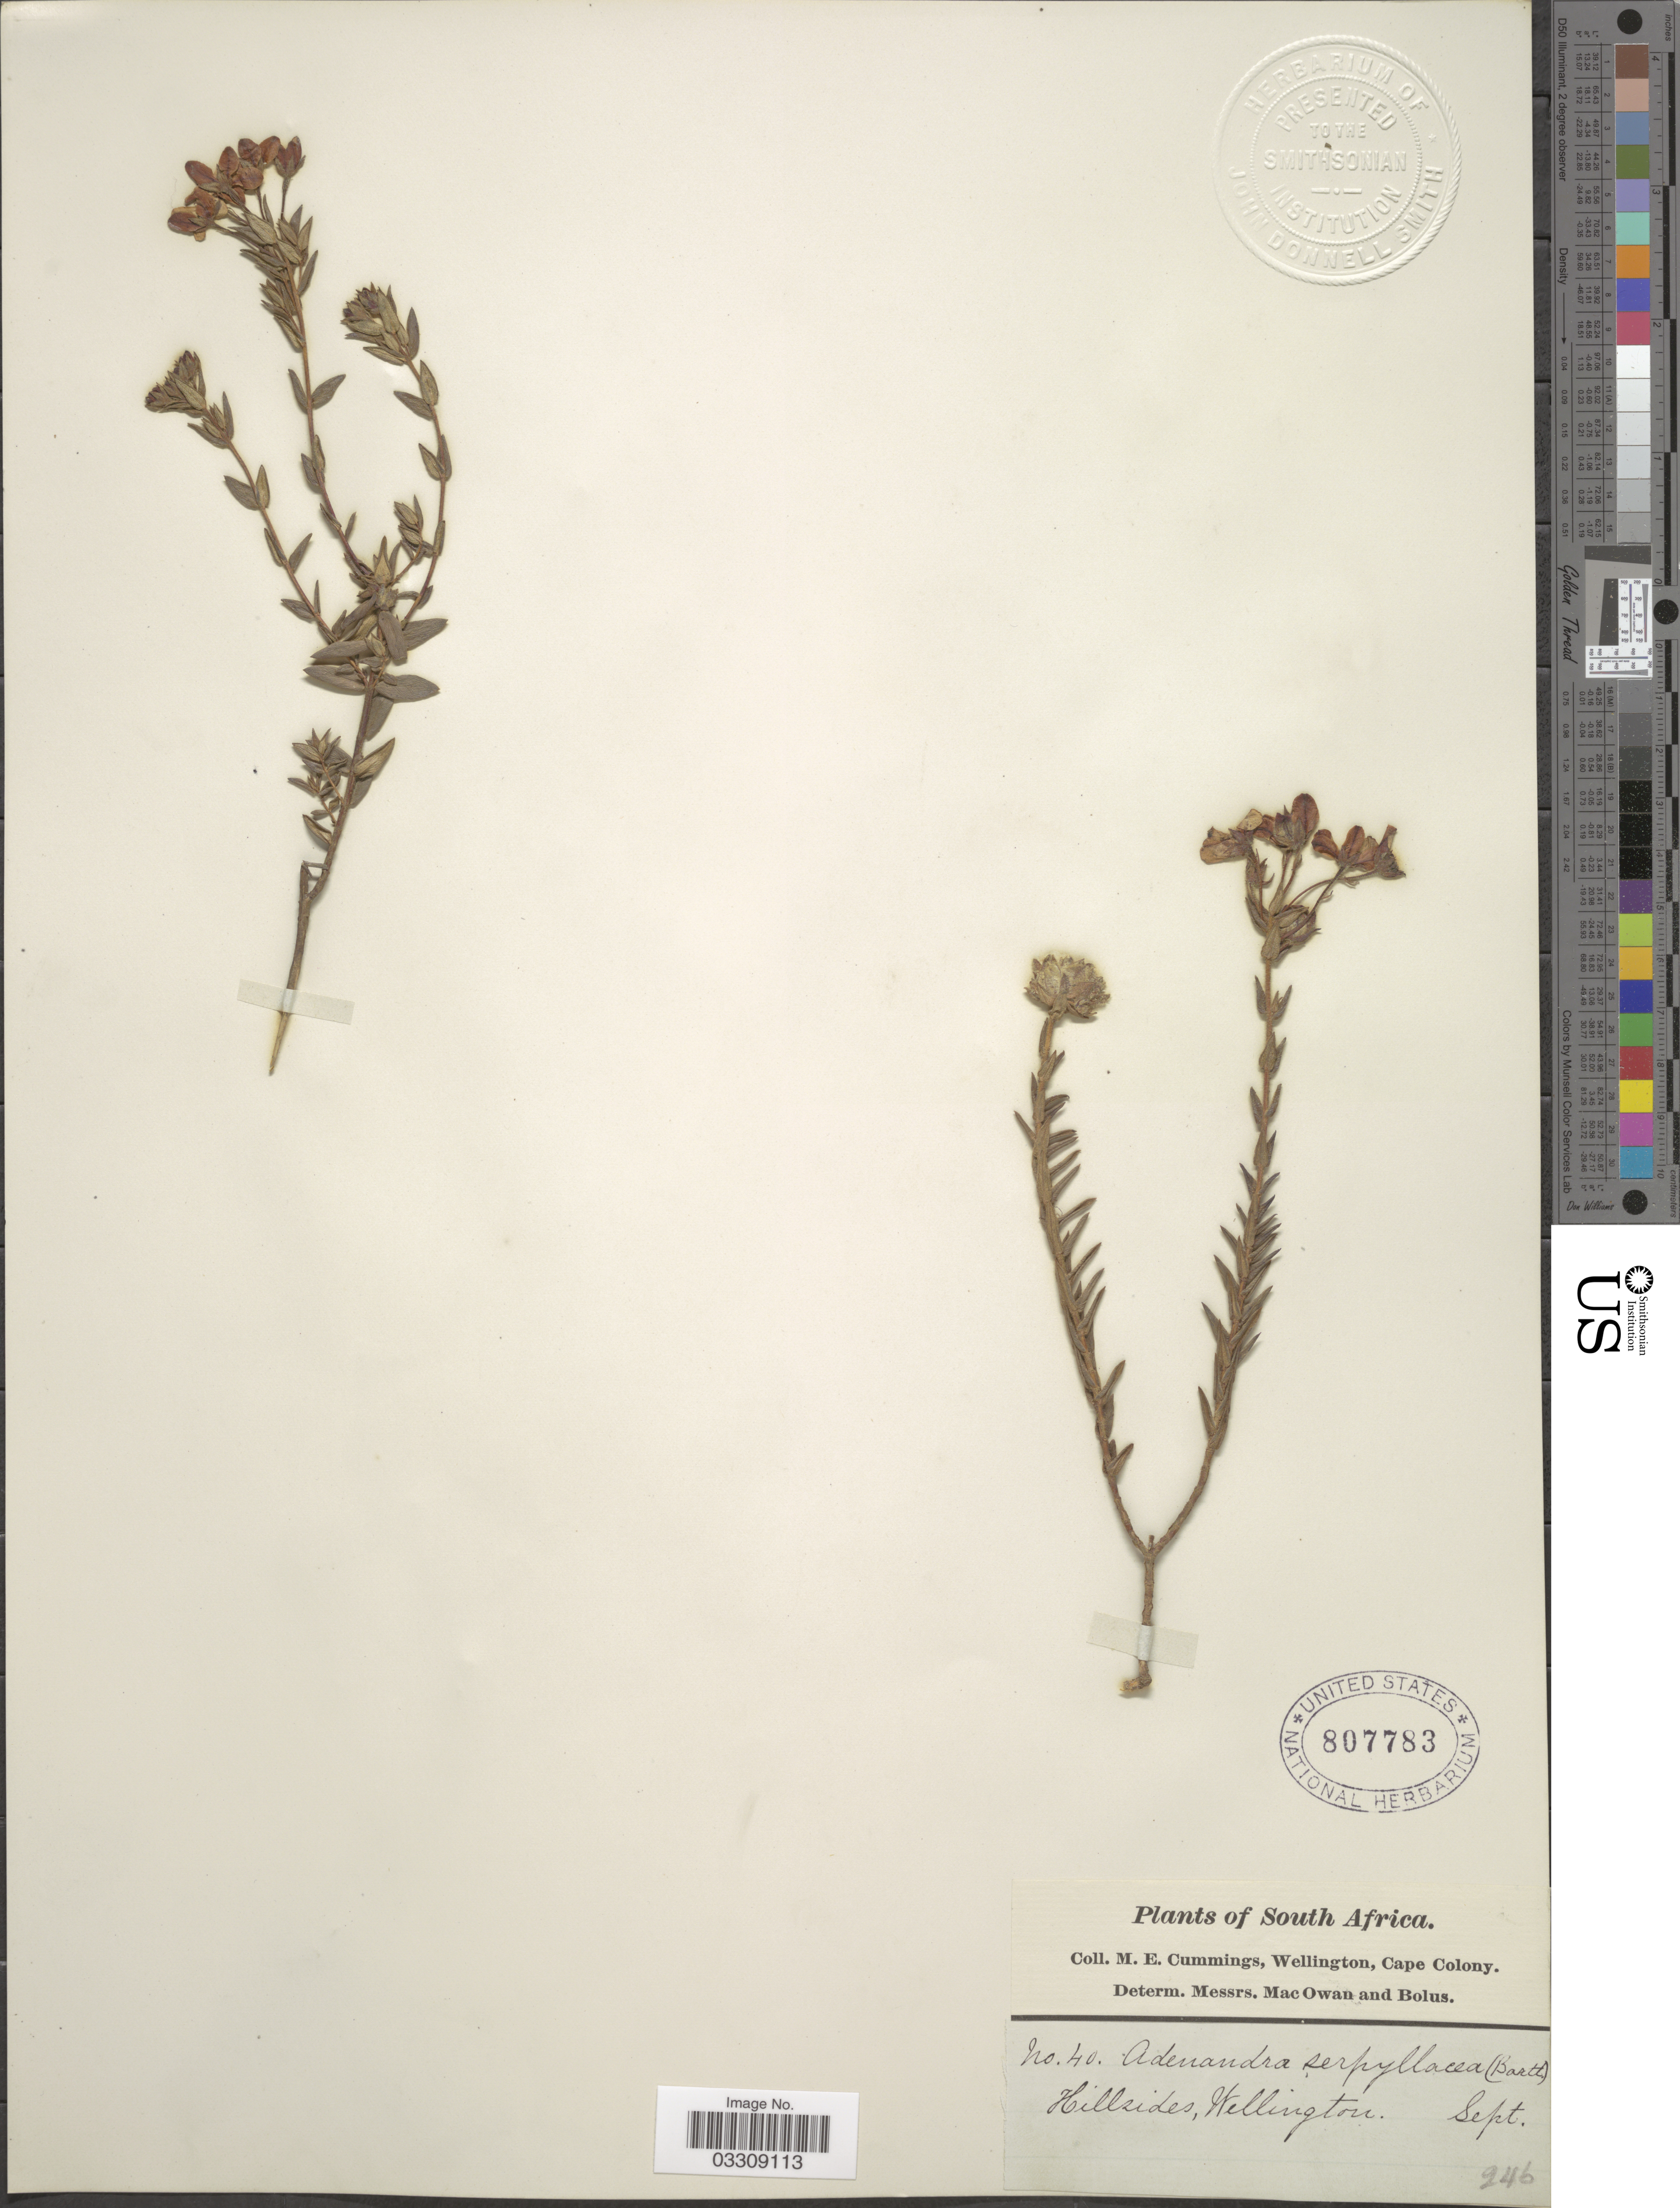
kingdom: Plantae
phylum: Tracheophyta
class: Magnoliopsida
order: Sapindales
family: Rutaceae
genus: Adenandra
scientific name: Adenandra serpyllacea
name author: Bartl.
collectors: M. E. Cummings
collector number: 40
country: South Africa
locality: Hillsides, Wellington.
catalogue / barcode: US 807783